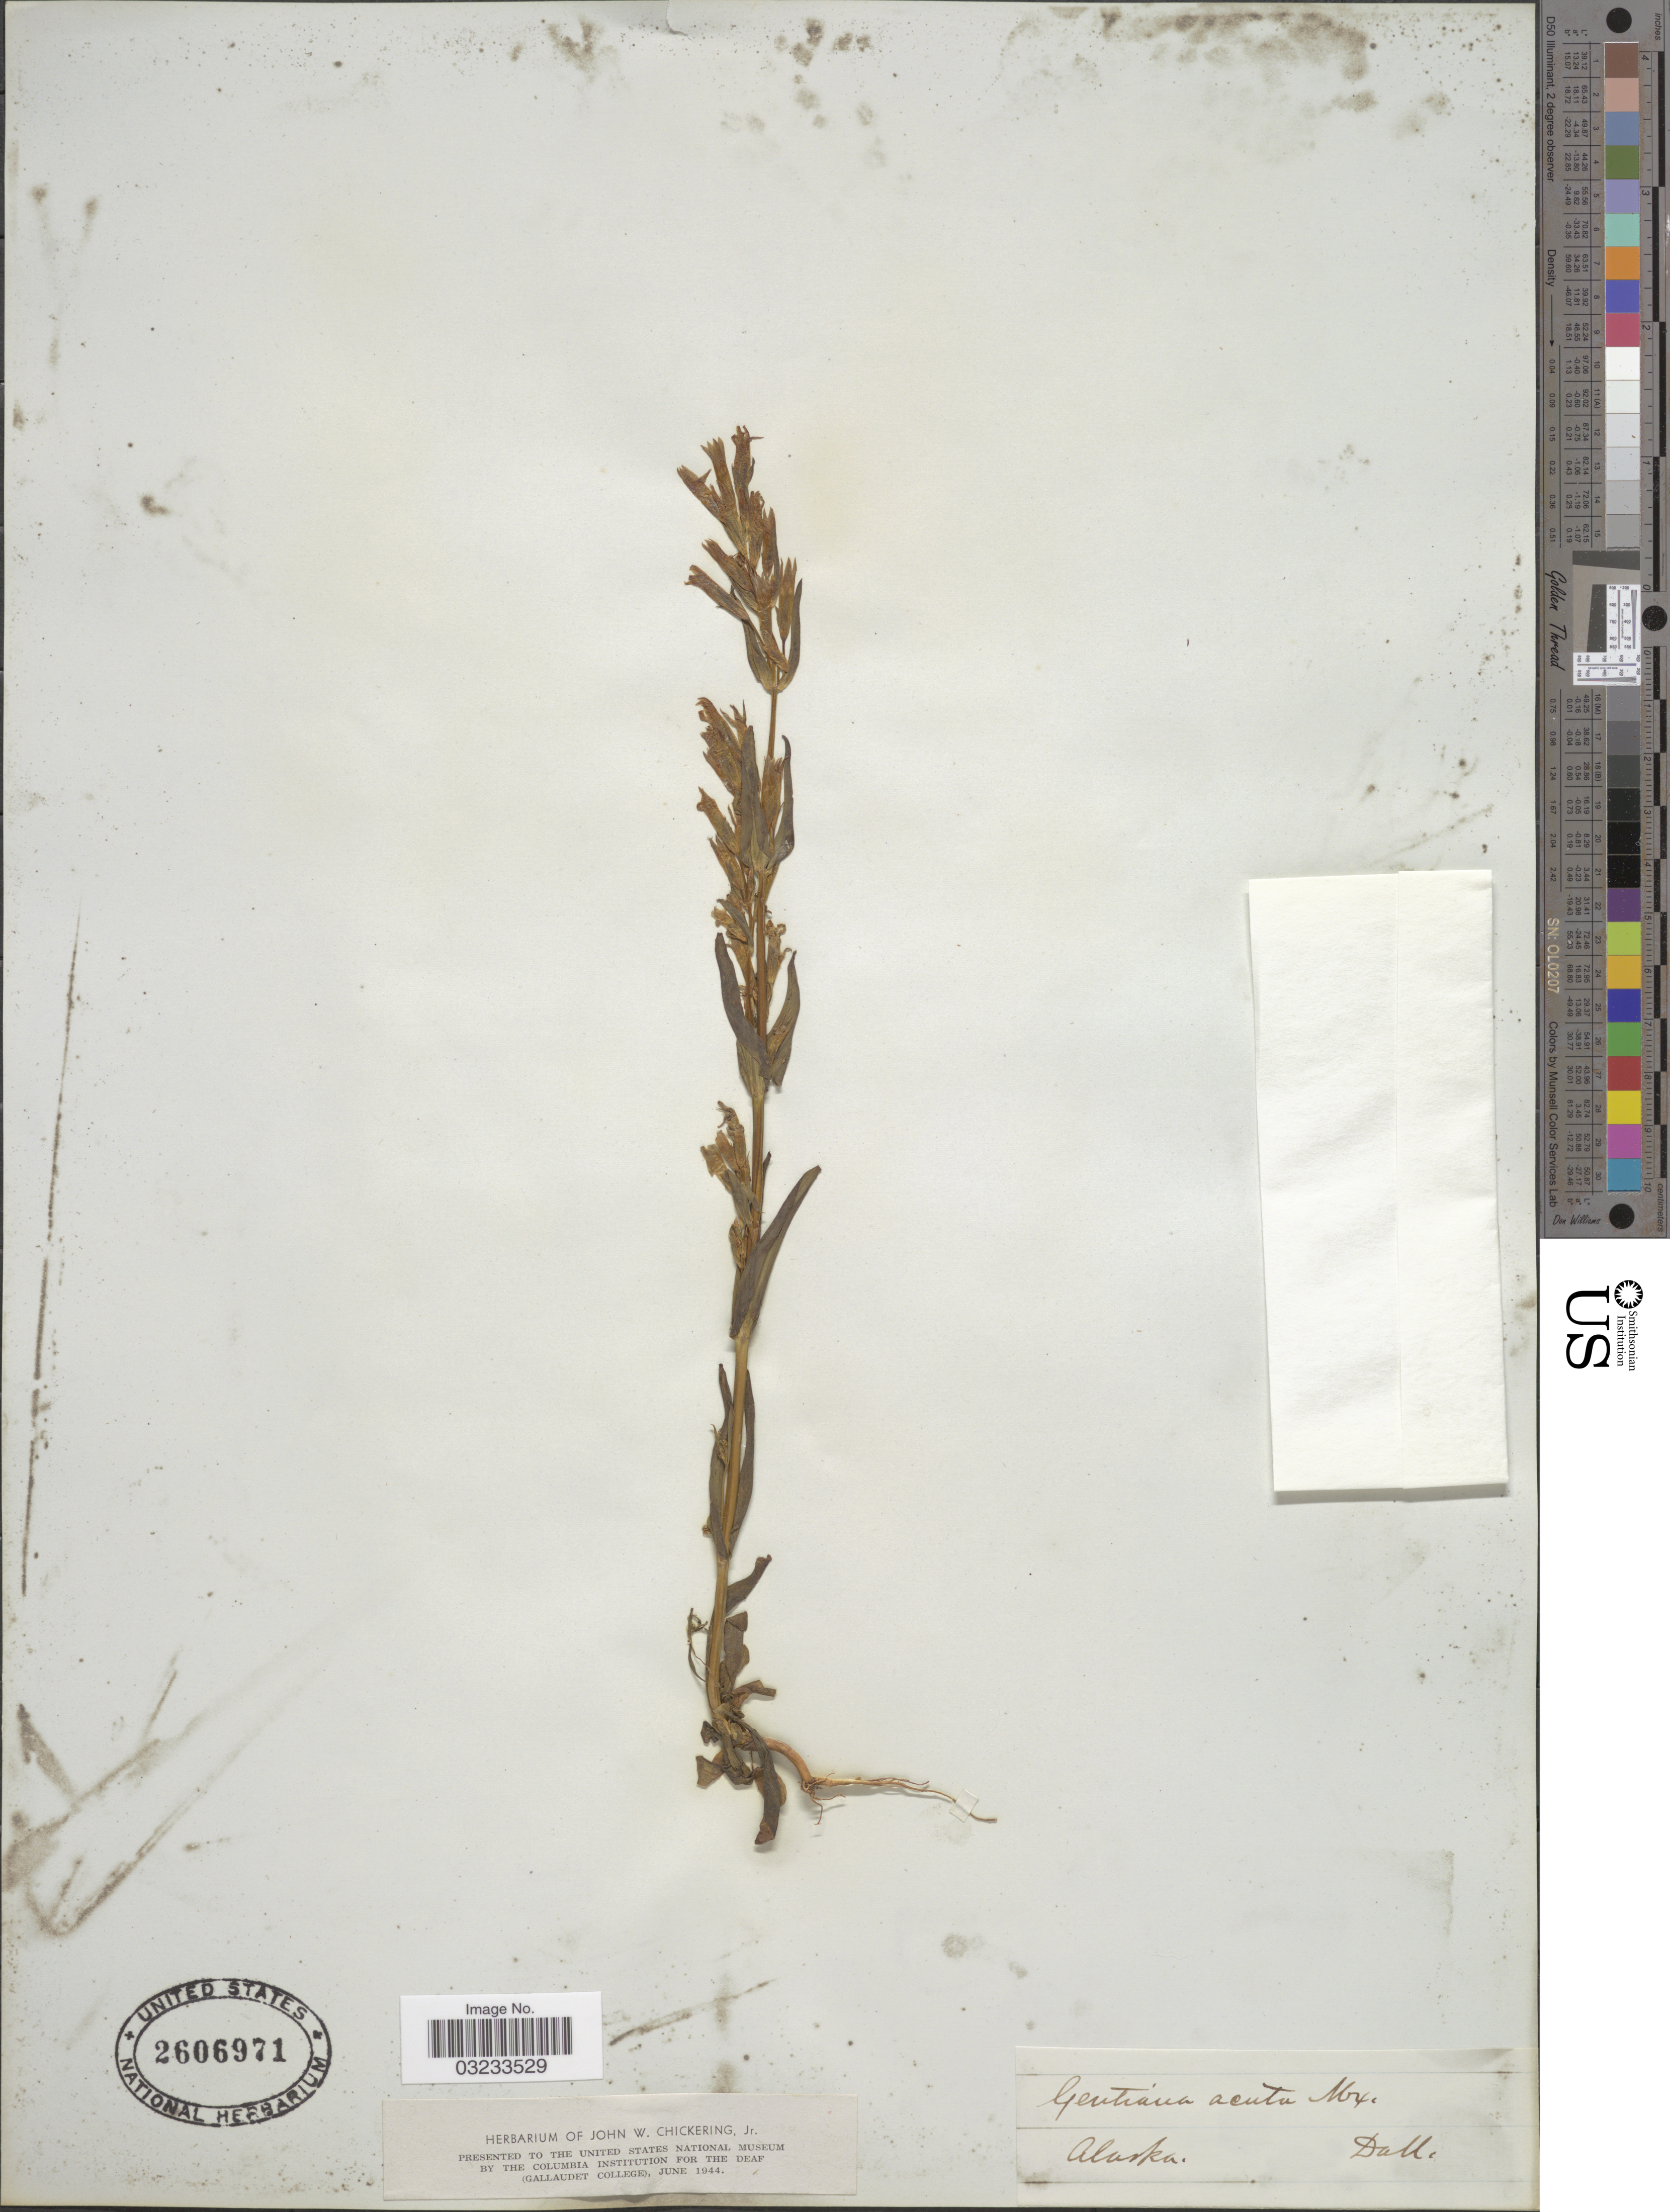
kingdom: Plantae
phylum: Tracheophyta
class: Magnoliopsida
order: Gentianales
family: Gentianaceae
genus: Gentiana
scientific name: Gentiana acuta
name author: Michx.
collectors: -. Dall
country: United States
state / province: Alaska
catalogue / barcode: US 2606971